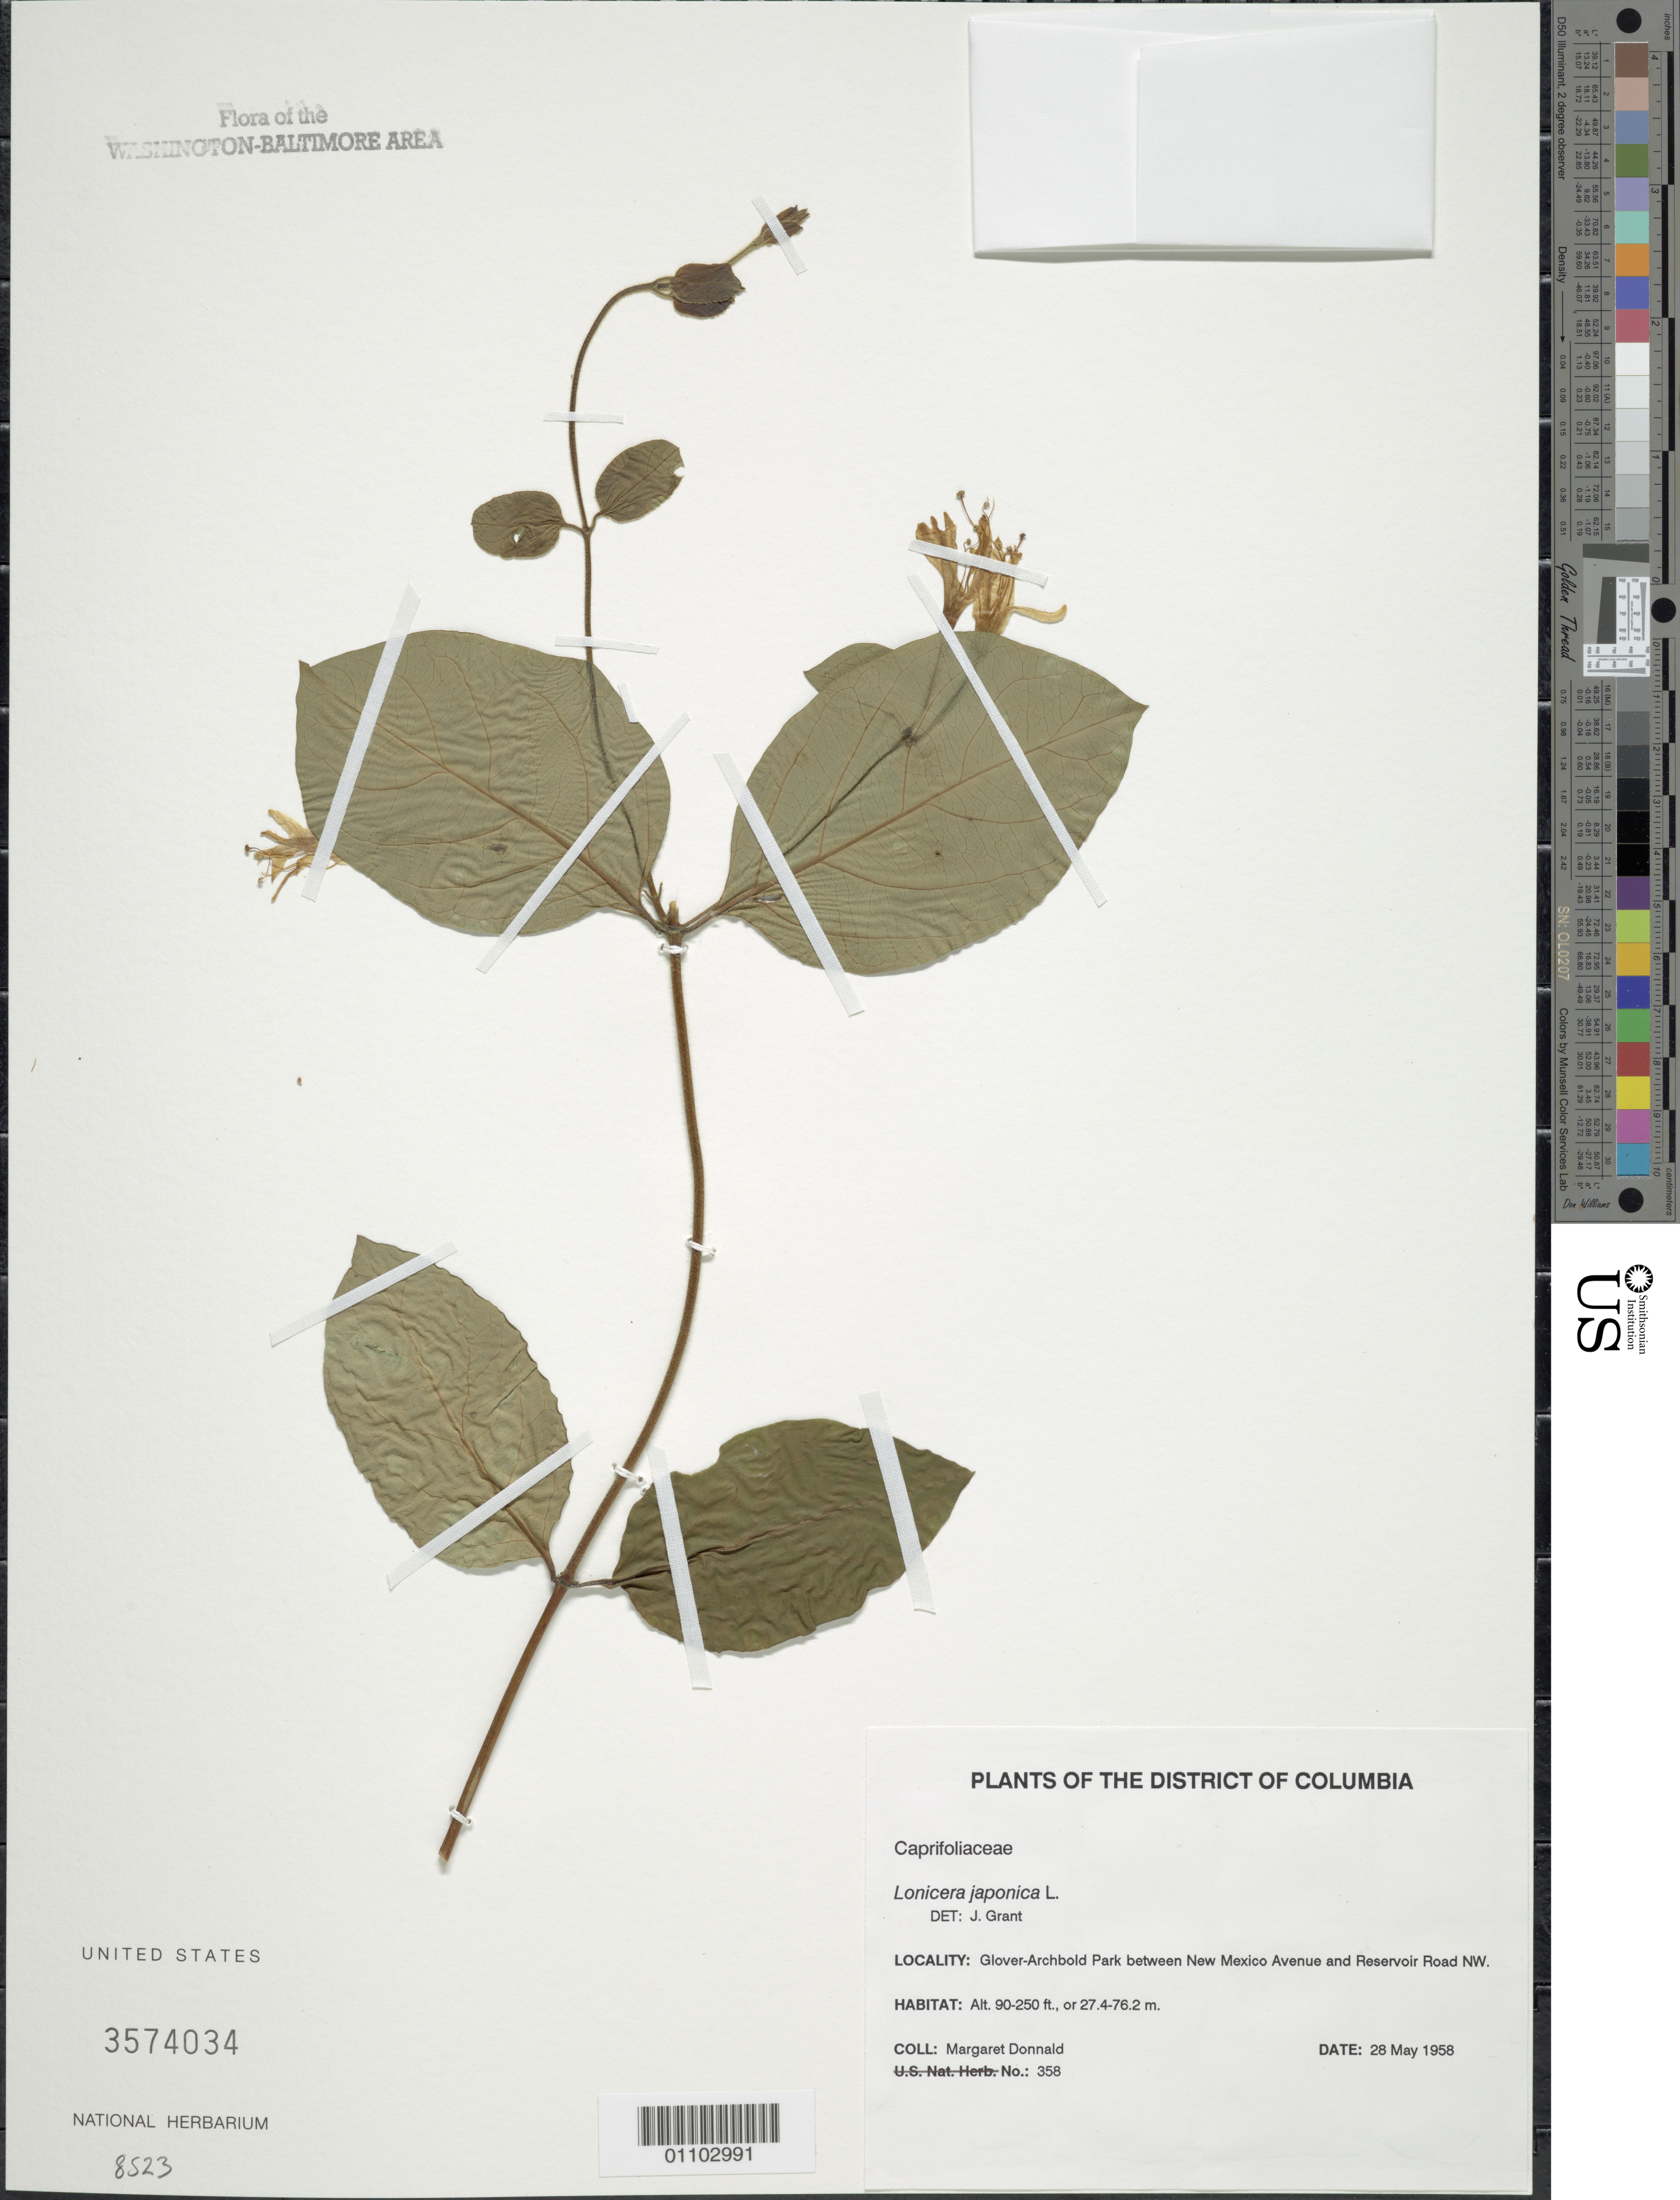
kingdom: Plantae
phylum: Tracheophyta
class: Magnoliopsida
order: Dipsacales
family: Caprifoliaceae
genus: Lonicera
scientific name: Lonicera japonica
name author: Thunb.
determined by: Grant, J.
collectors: M. Donnald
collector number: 358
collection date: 1958-05-28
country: United States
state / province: District of Columbia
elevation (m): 27.4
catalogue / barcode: US 3574034